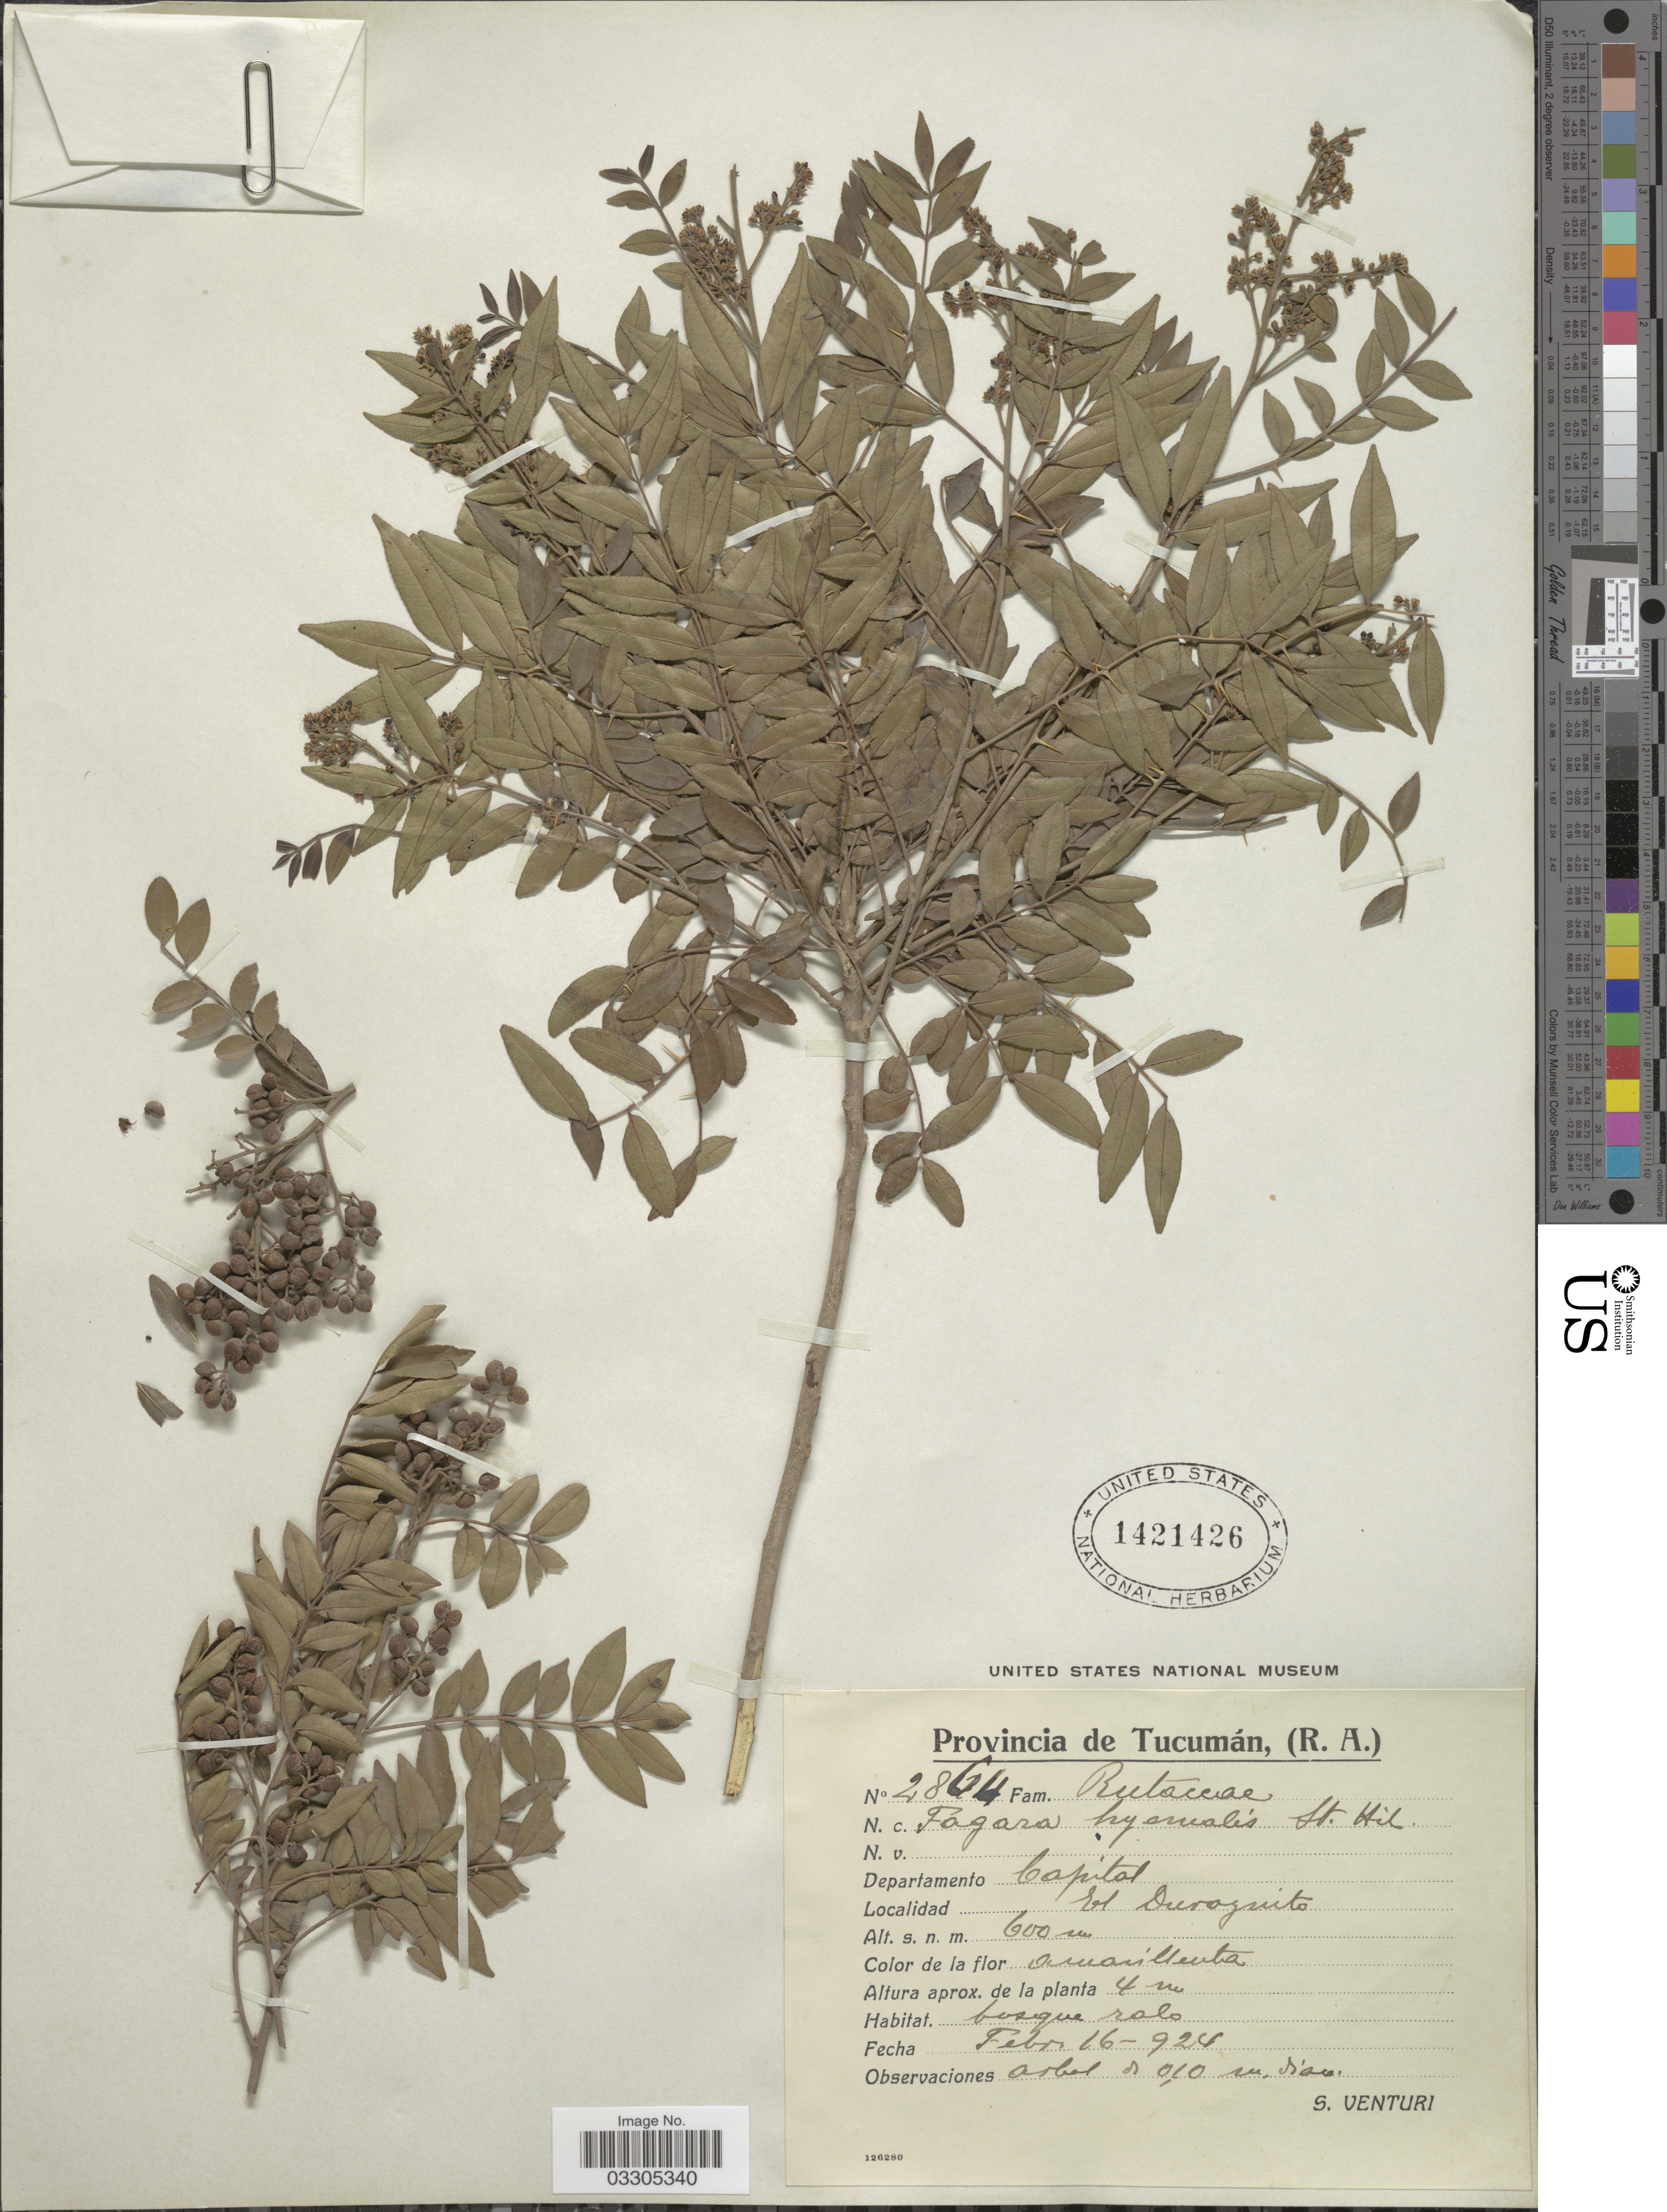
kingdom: Plantae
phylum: Tracheophyta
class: Magnoliopsida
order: Sapindales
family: Rutaceae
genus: Zanthoxylum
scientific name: Zanthoxylum rhoifolium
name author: Lam.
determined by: Londoño-Echeverri, Y.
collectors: S. Venturi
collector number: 2864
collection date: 1924-02-16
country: Argentina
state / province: Tucuman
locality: (R. A.), Departamento Capital. El Duroguito.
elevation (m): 600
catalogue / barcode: US 1421426